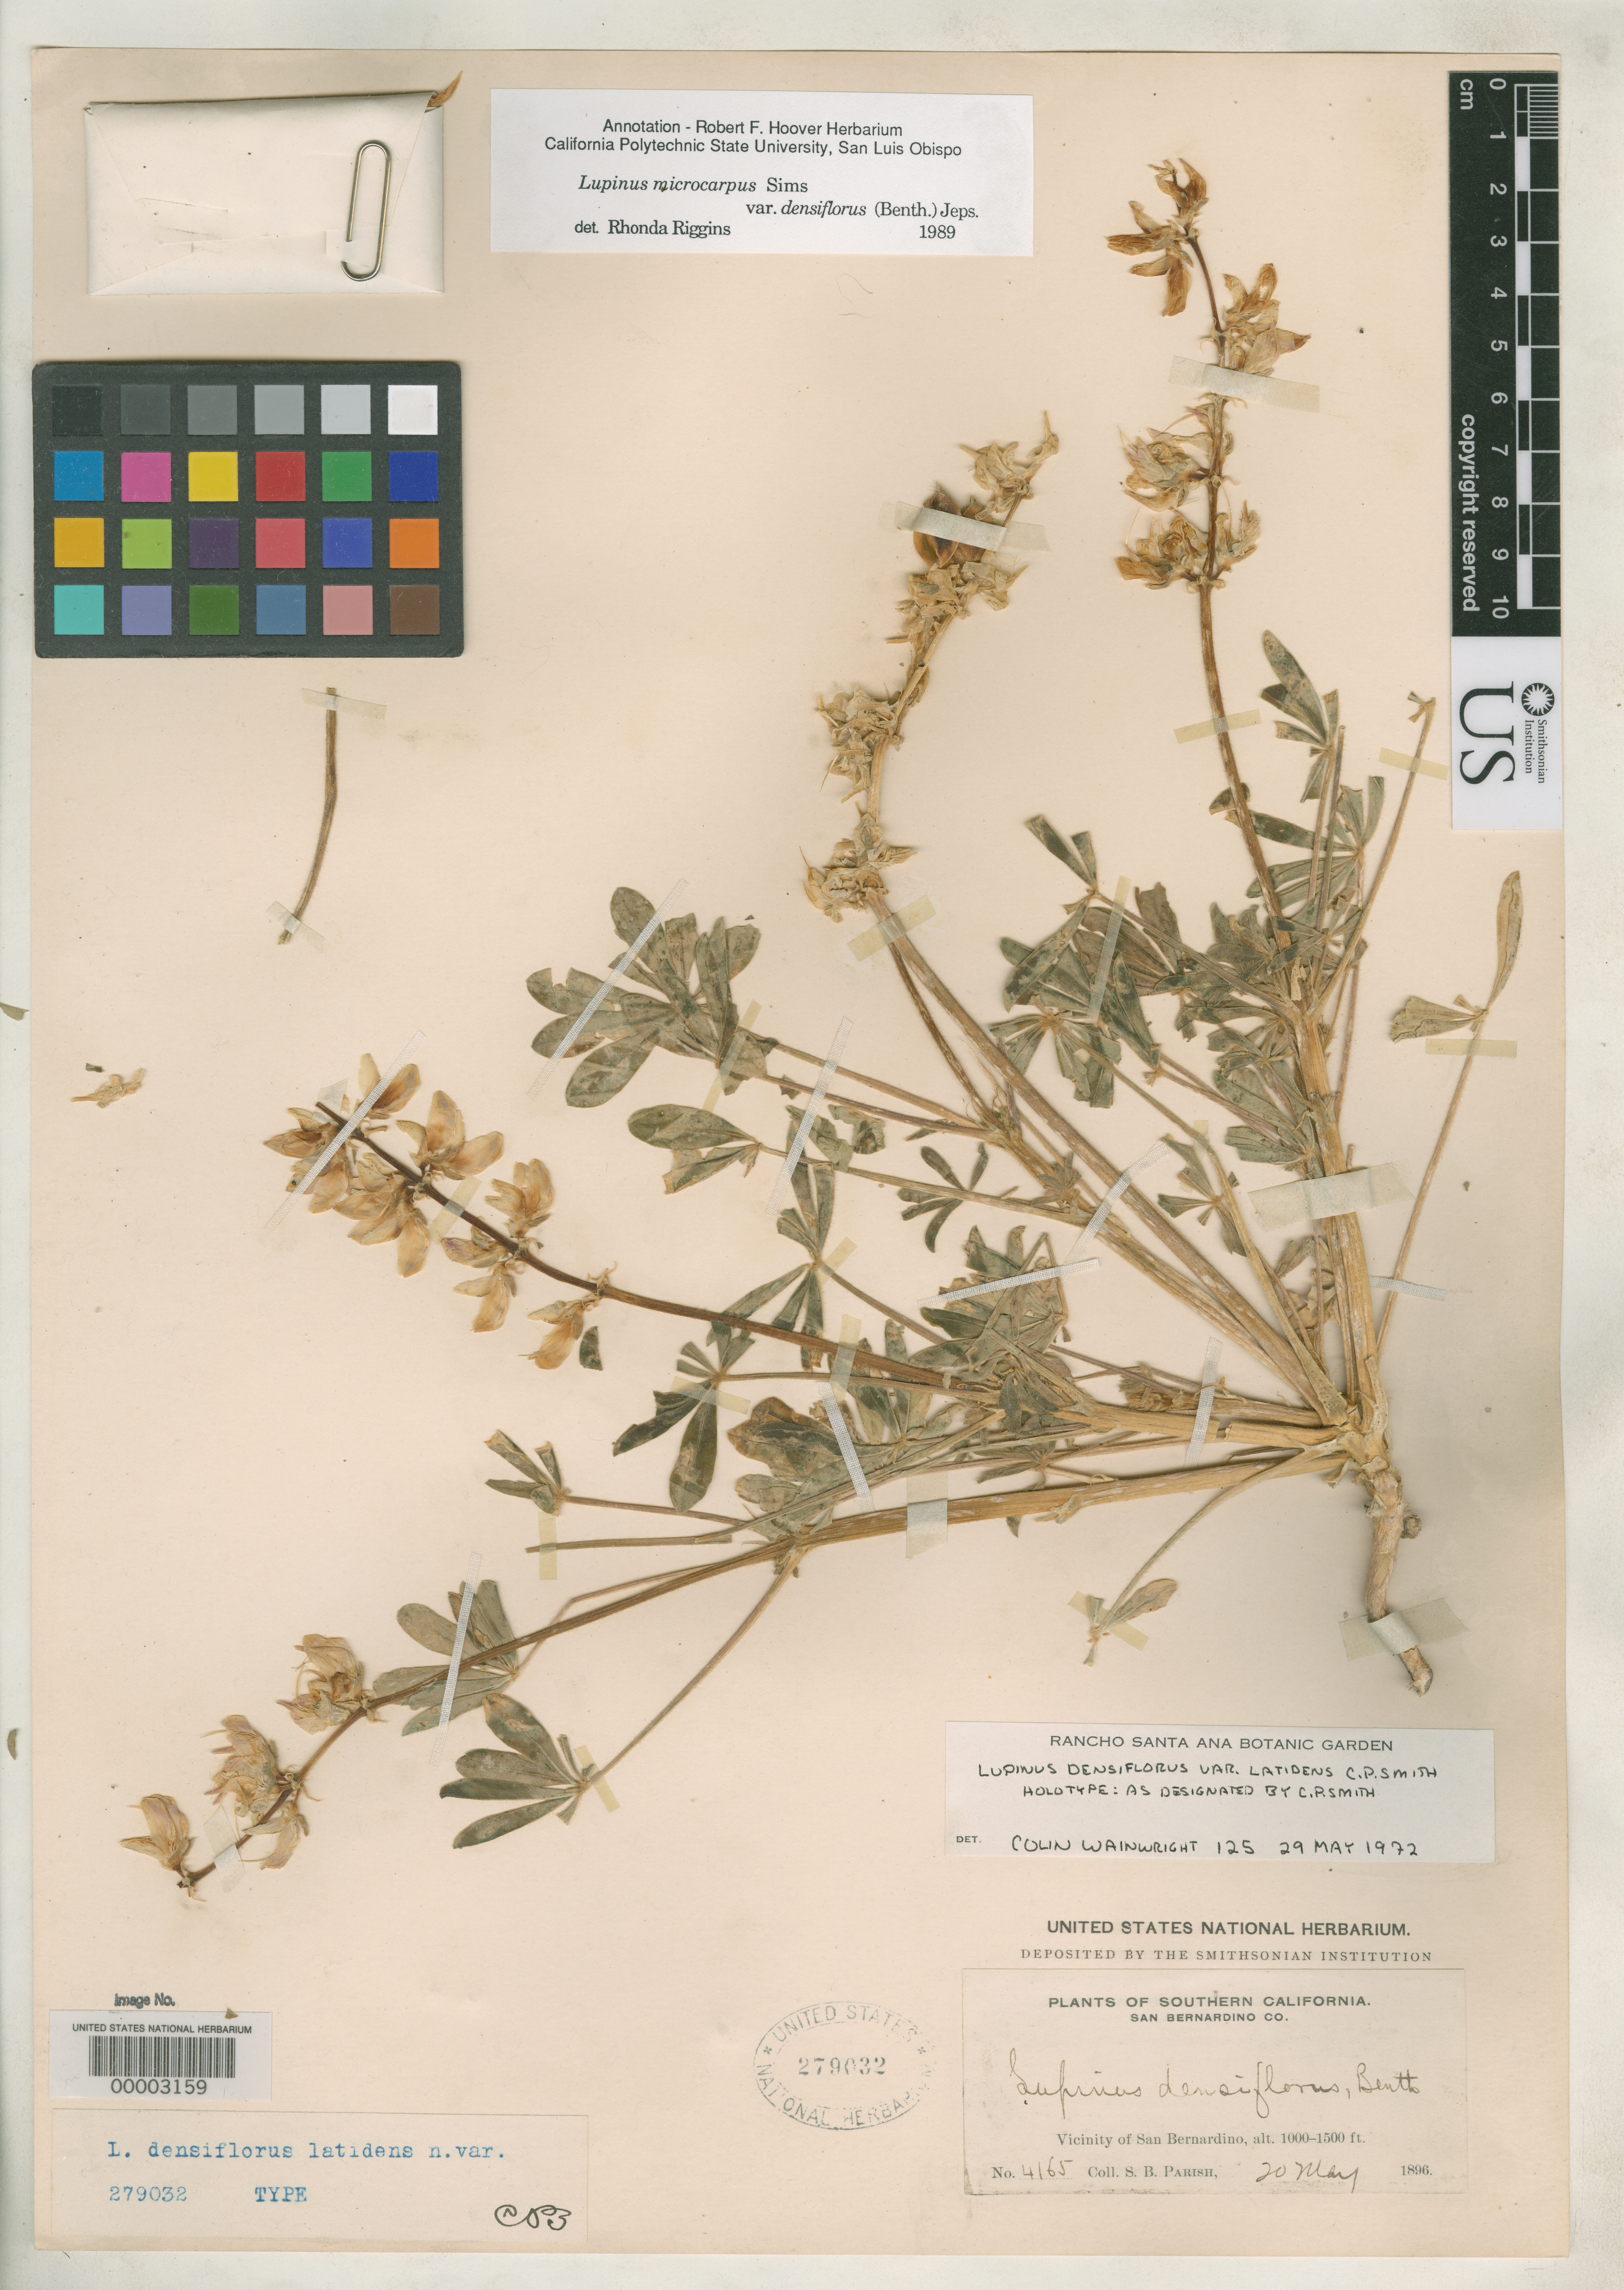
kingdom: Plantae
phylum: Tracheophyta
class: Magnoliopsida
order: Fabales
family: Fabaceae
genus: Lupinus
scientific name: Lupinus densiflorus var. latidens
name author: C.P. Sm.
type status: Holotype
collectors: S. B. Parish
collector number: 4165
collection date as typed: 20 May 1896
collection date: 1896-05-20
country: United States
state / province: California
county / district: San Bernardino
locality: Vicinity of San Bernardino.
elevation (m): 1000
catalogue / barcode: US 279032